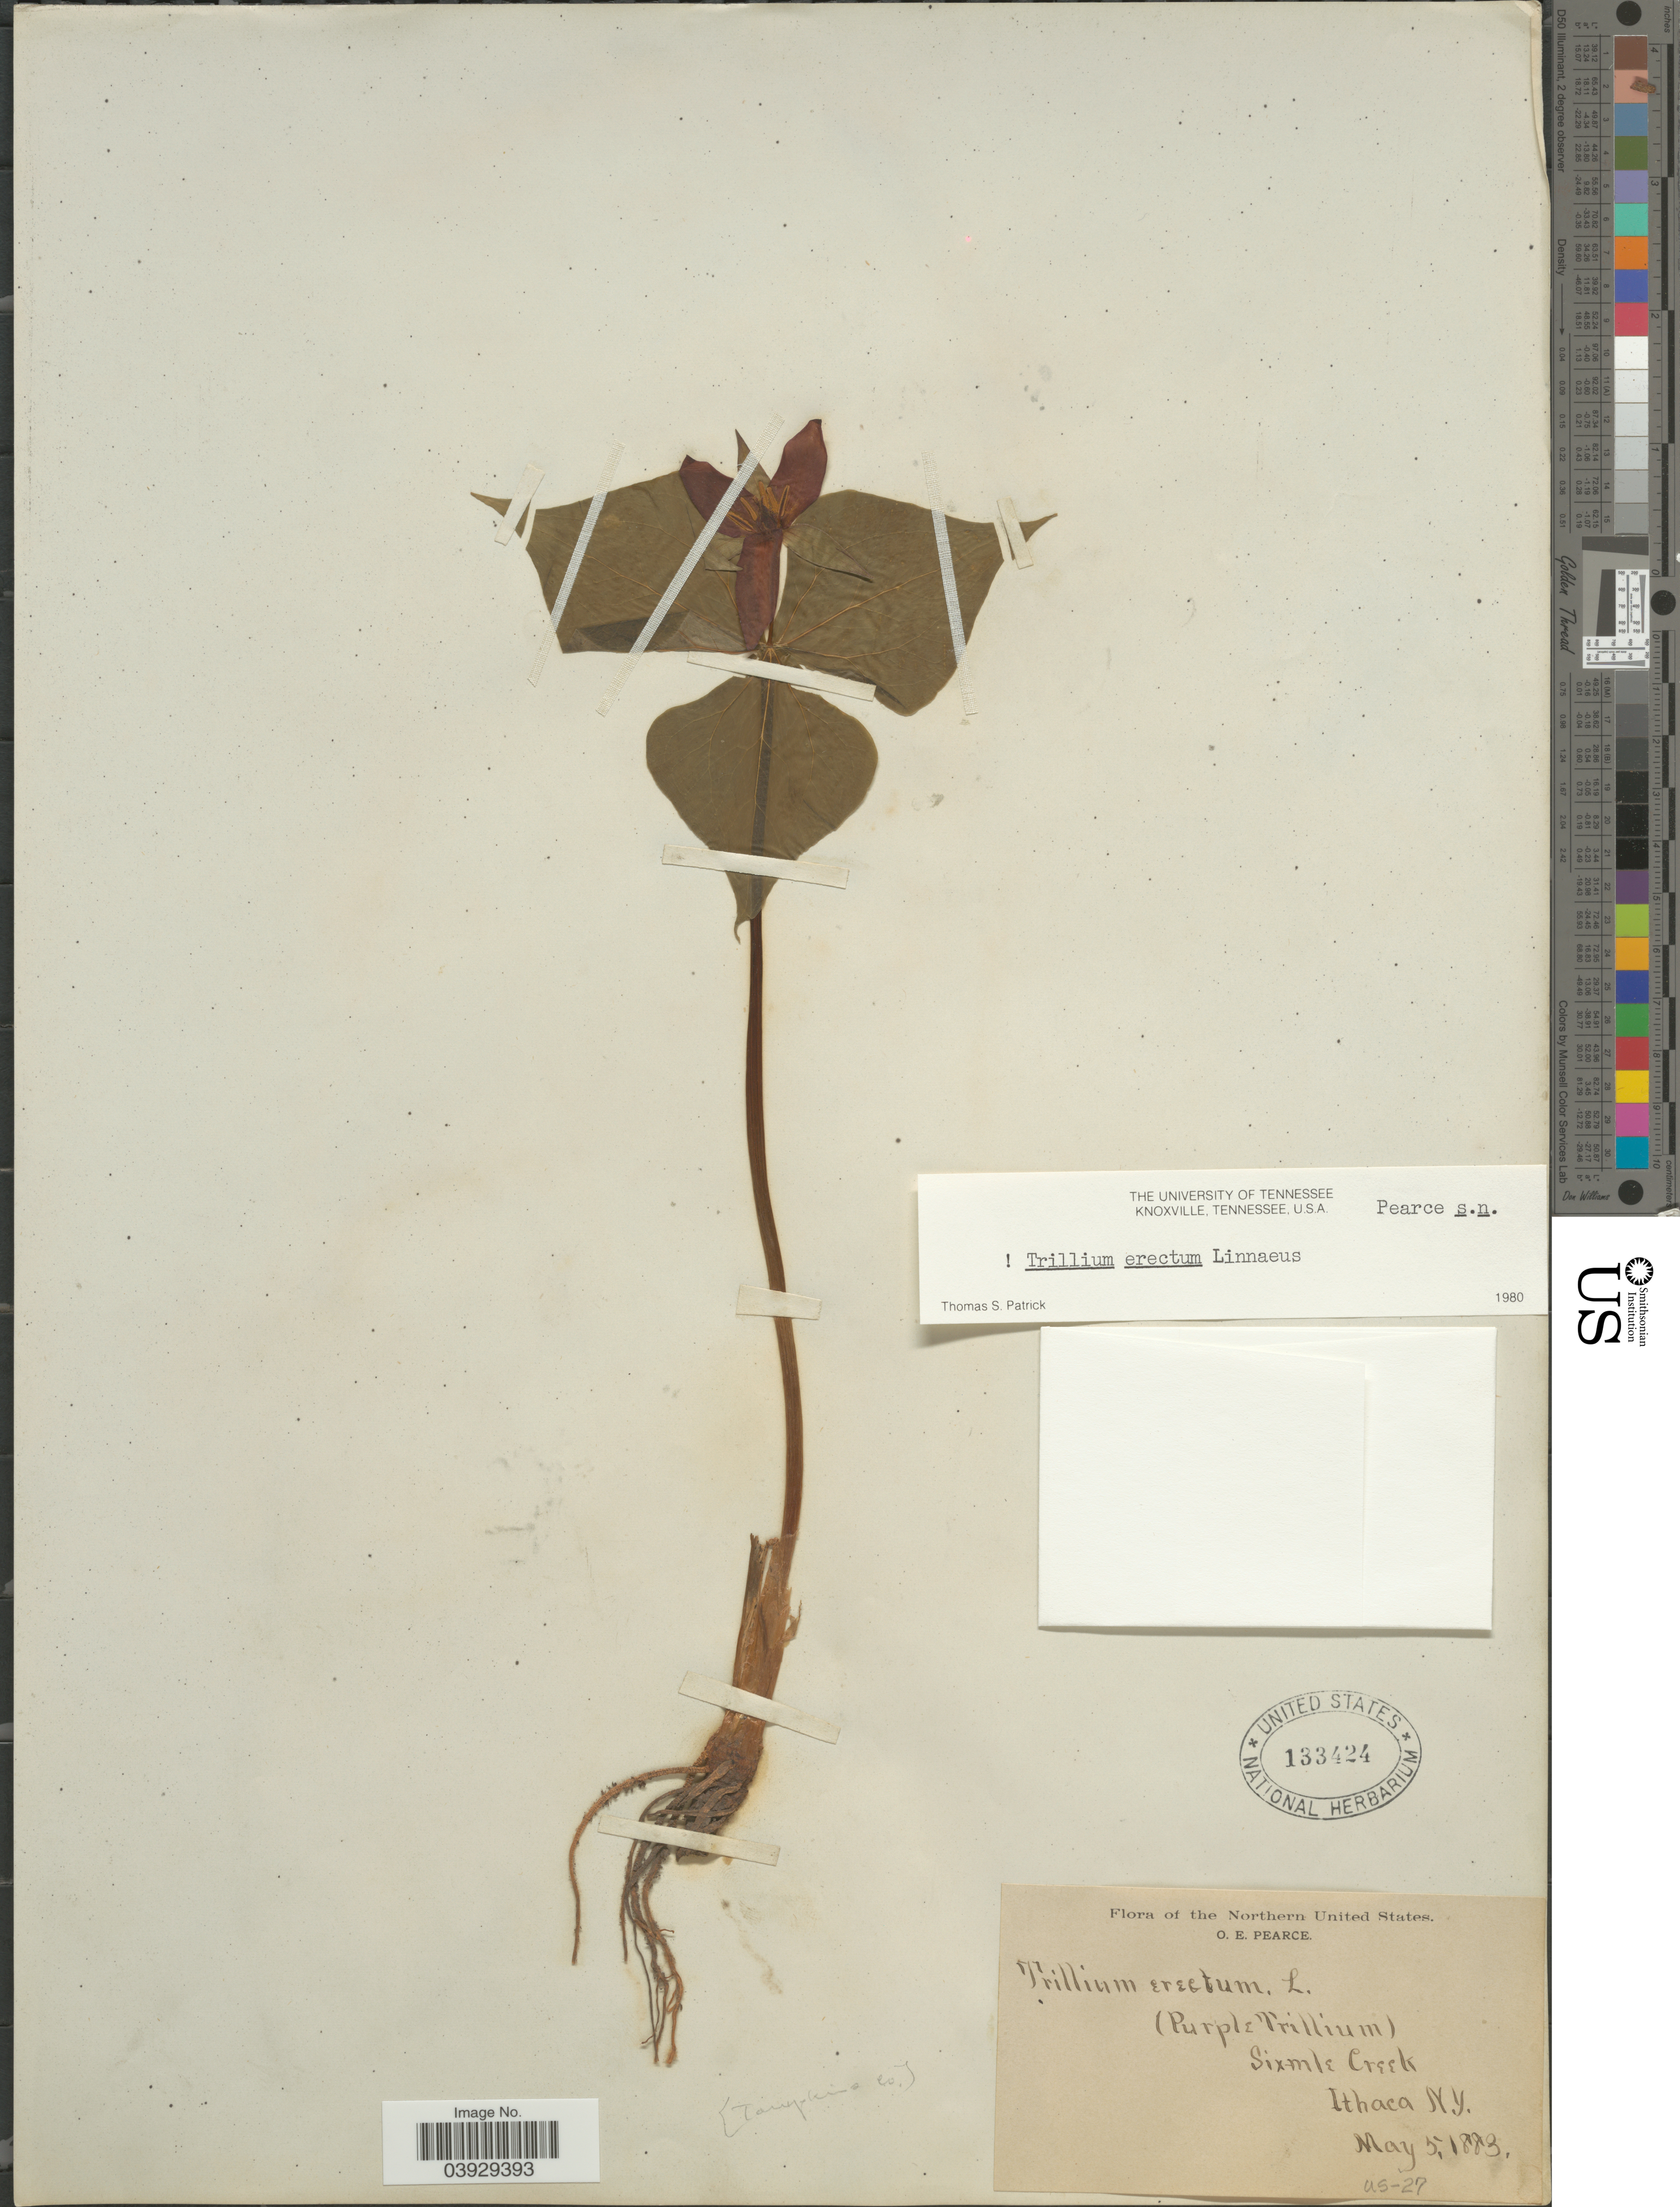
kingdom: Plantae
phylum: Tracheophyta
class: Liliopsida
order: Liliales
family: Melanthiaceae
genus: Trillium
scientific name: Trillium erectum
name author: L.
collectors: O. E. Pearce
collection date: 1883-05-05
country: United States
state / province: New York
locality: Northern United States. Six-mile Creek. Ithaca.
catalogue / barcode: US 133424